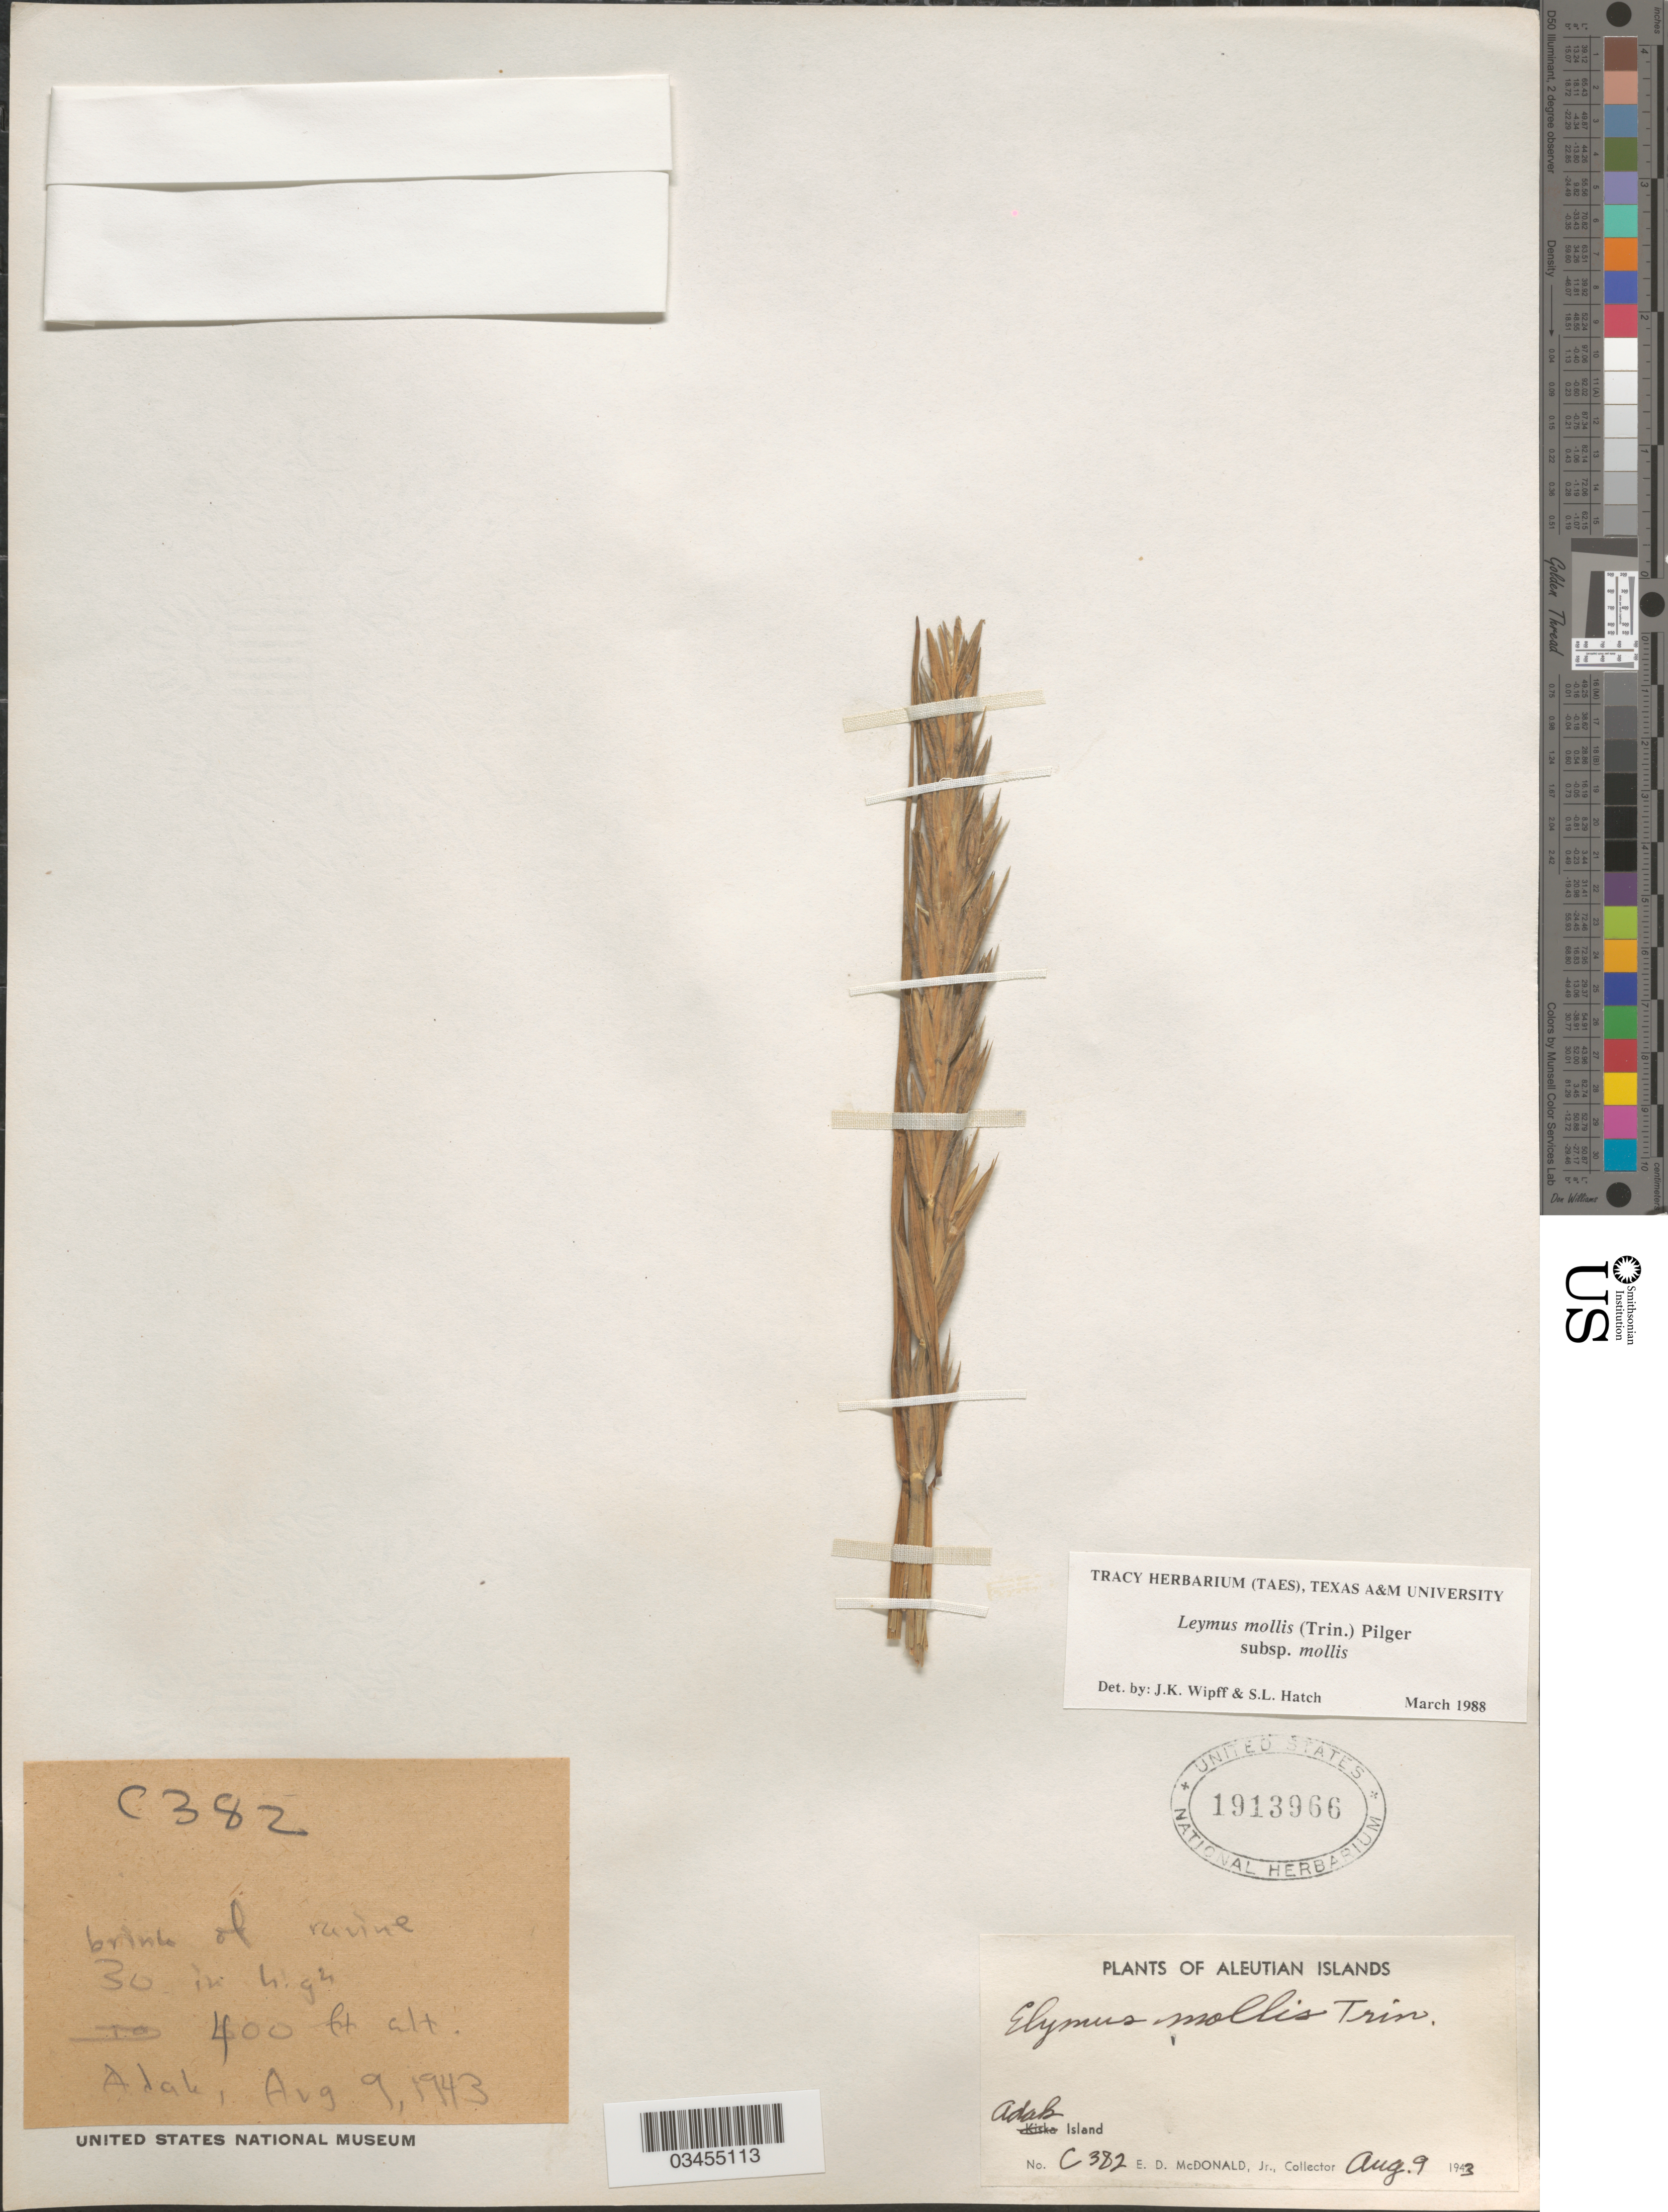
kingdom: Plantae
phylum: Tracheophyta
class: Liliopsida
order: Poales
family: Poaceae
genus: Leymus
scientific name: Leymus mollis subsp. mollis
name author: (Trin.) Pilg.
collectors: E. D. McDonald Jr.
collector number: C382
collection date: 1943-08-09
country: United States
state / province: Alaska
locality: Aleutian Islands. Adak Island.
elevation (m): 122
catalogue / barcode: US 1913966